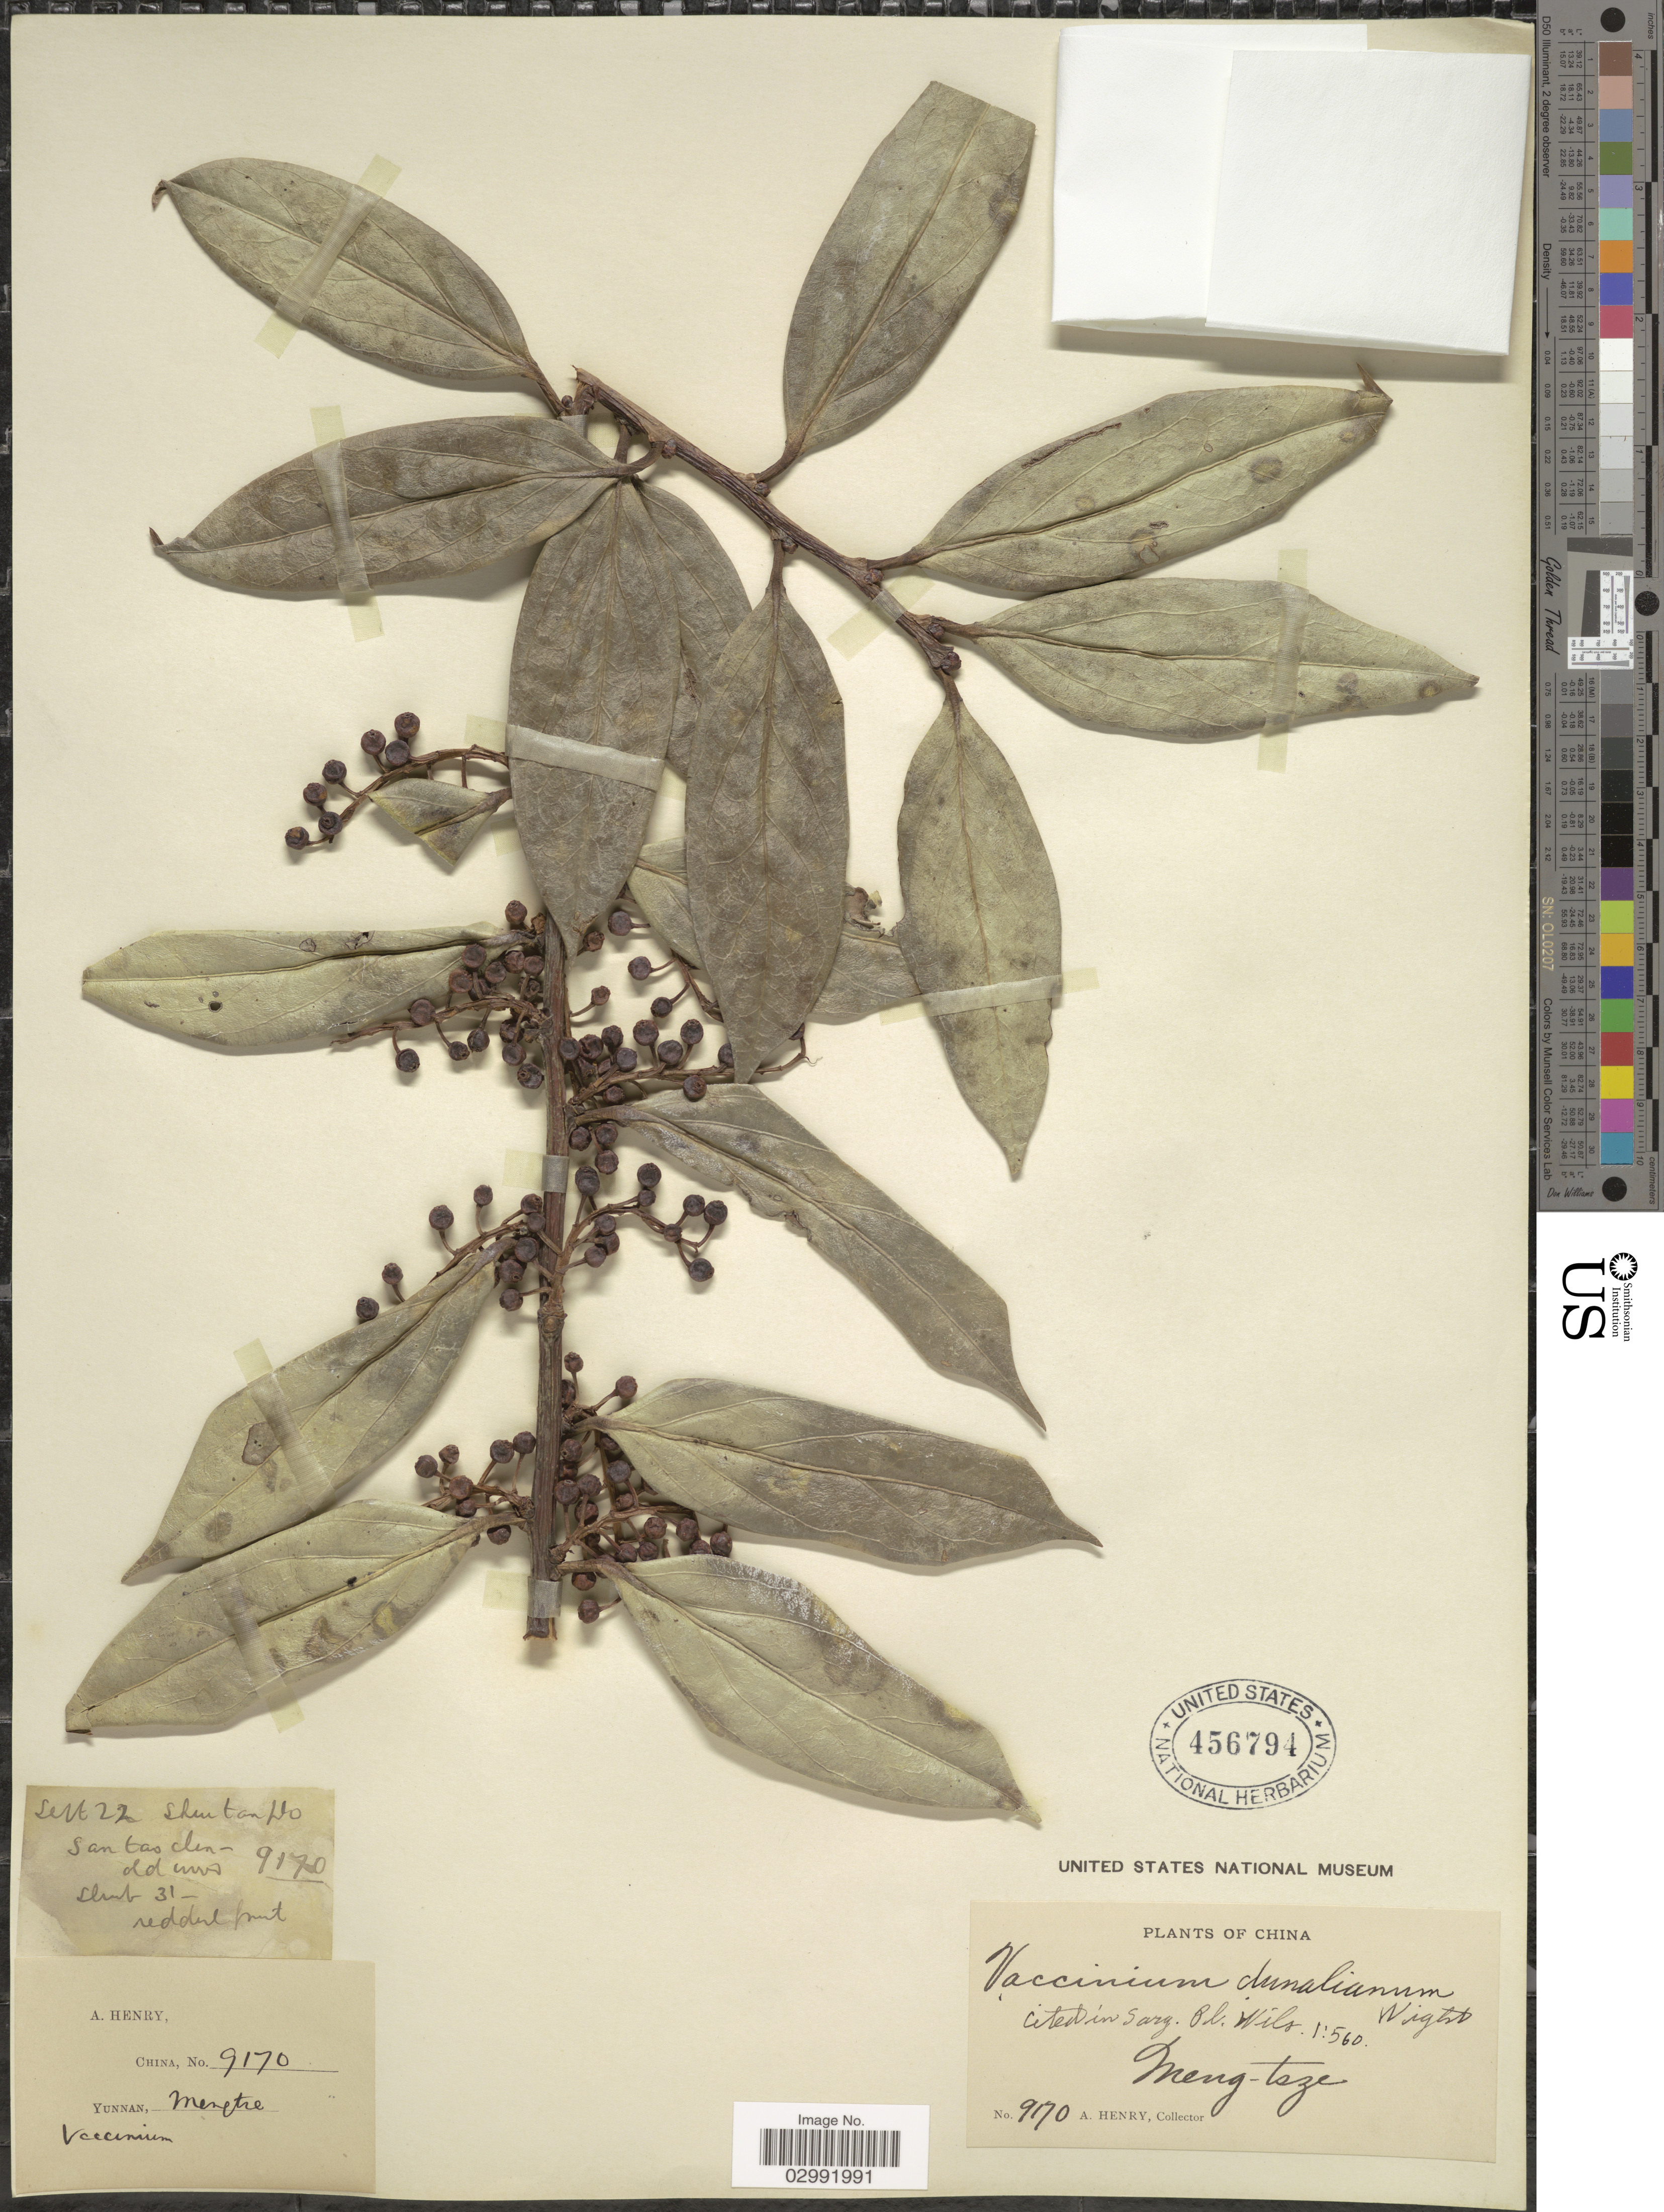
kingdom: Plantae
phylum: Tracheophyta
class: Magnoliopsida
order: Ericales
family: Ericaceae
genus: Vaccinium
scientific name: Vaccinium dunalianum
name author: Wight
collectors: A. Henry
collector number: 9170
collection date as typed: Transcribed d/m/y: /9/22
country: China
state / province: Yunnan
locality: Mengtse. Shui tan Do.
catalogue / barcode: US 456794